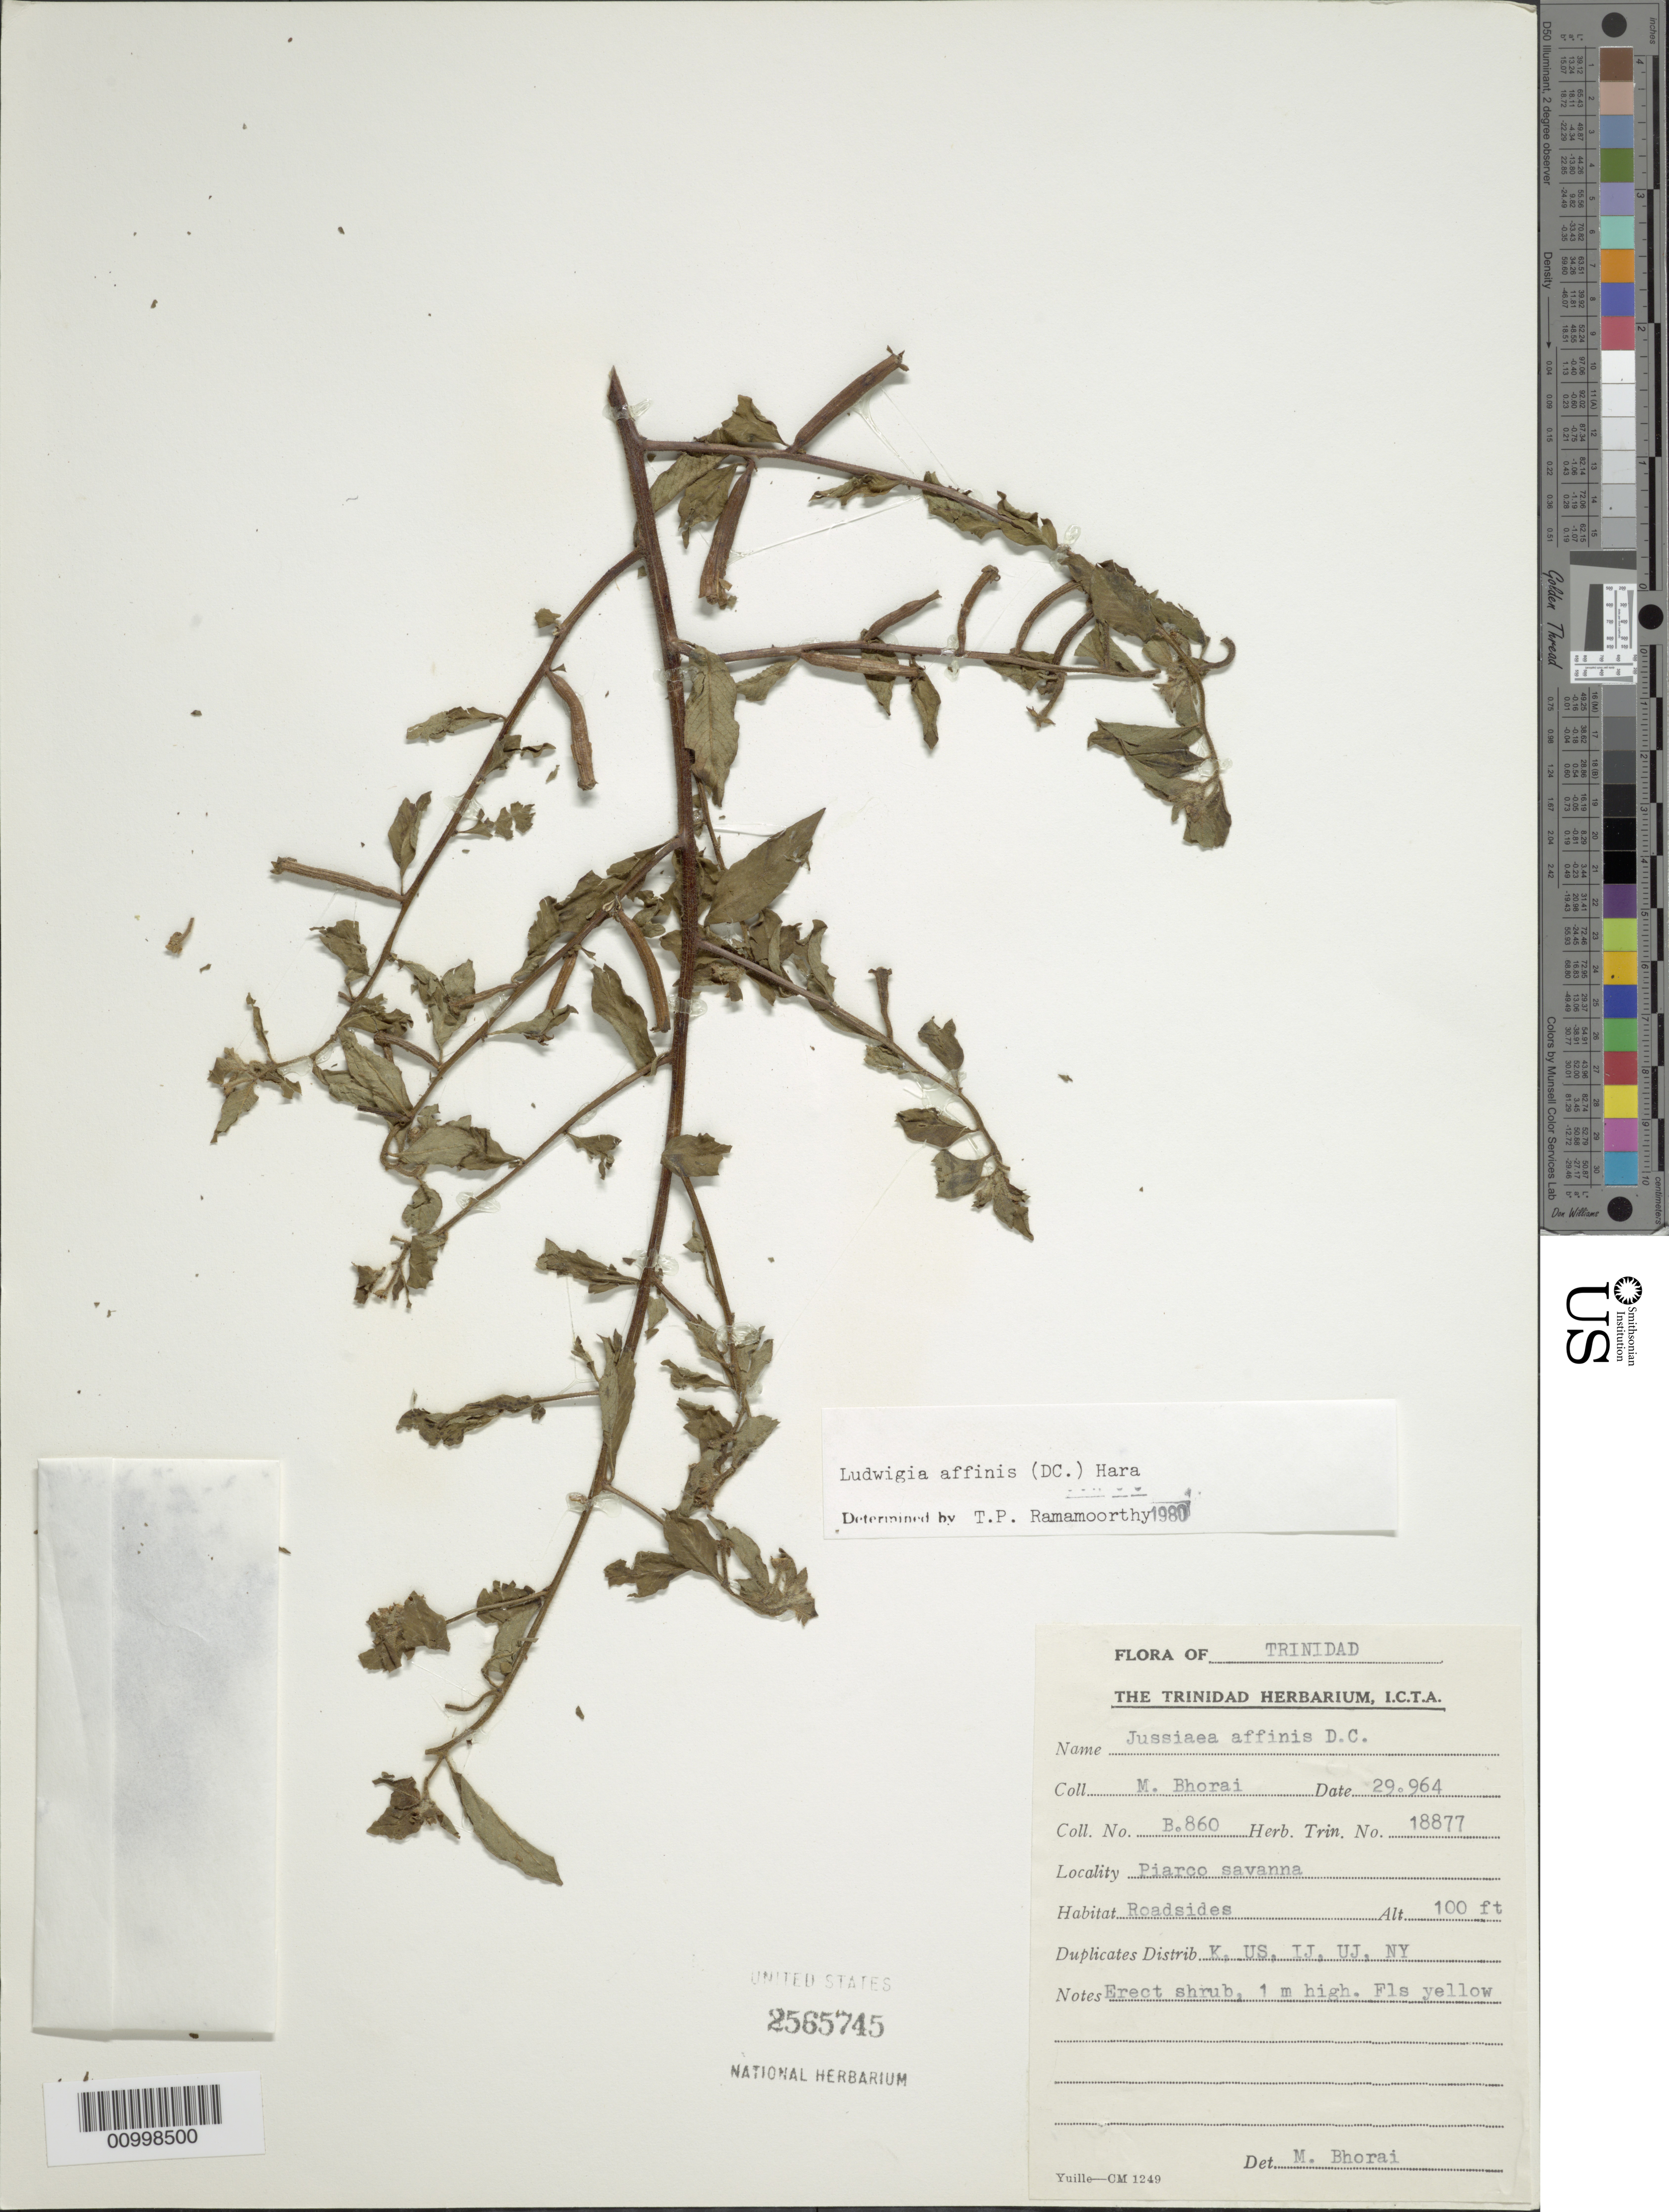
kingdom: Plantae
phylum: Tracheophyta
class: Magnoliopsida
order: Myrtales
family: Onagraceae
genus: Ludwigia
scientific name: Ludwigia affinis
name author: (DC.) H. Hara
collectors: M. Bhorai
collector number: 860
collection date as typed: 29 Jan 1964 to 29 Dec 1964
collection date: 1964-01-29/1964-12-29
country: Trinidad and Tobago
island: Trinidad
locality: Piarco Savanna, roadsides.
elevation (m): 30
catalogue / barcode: US 2565745